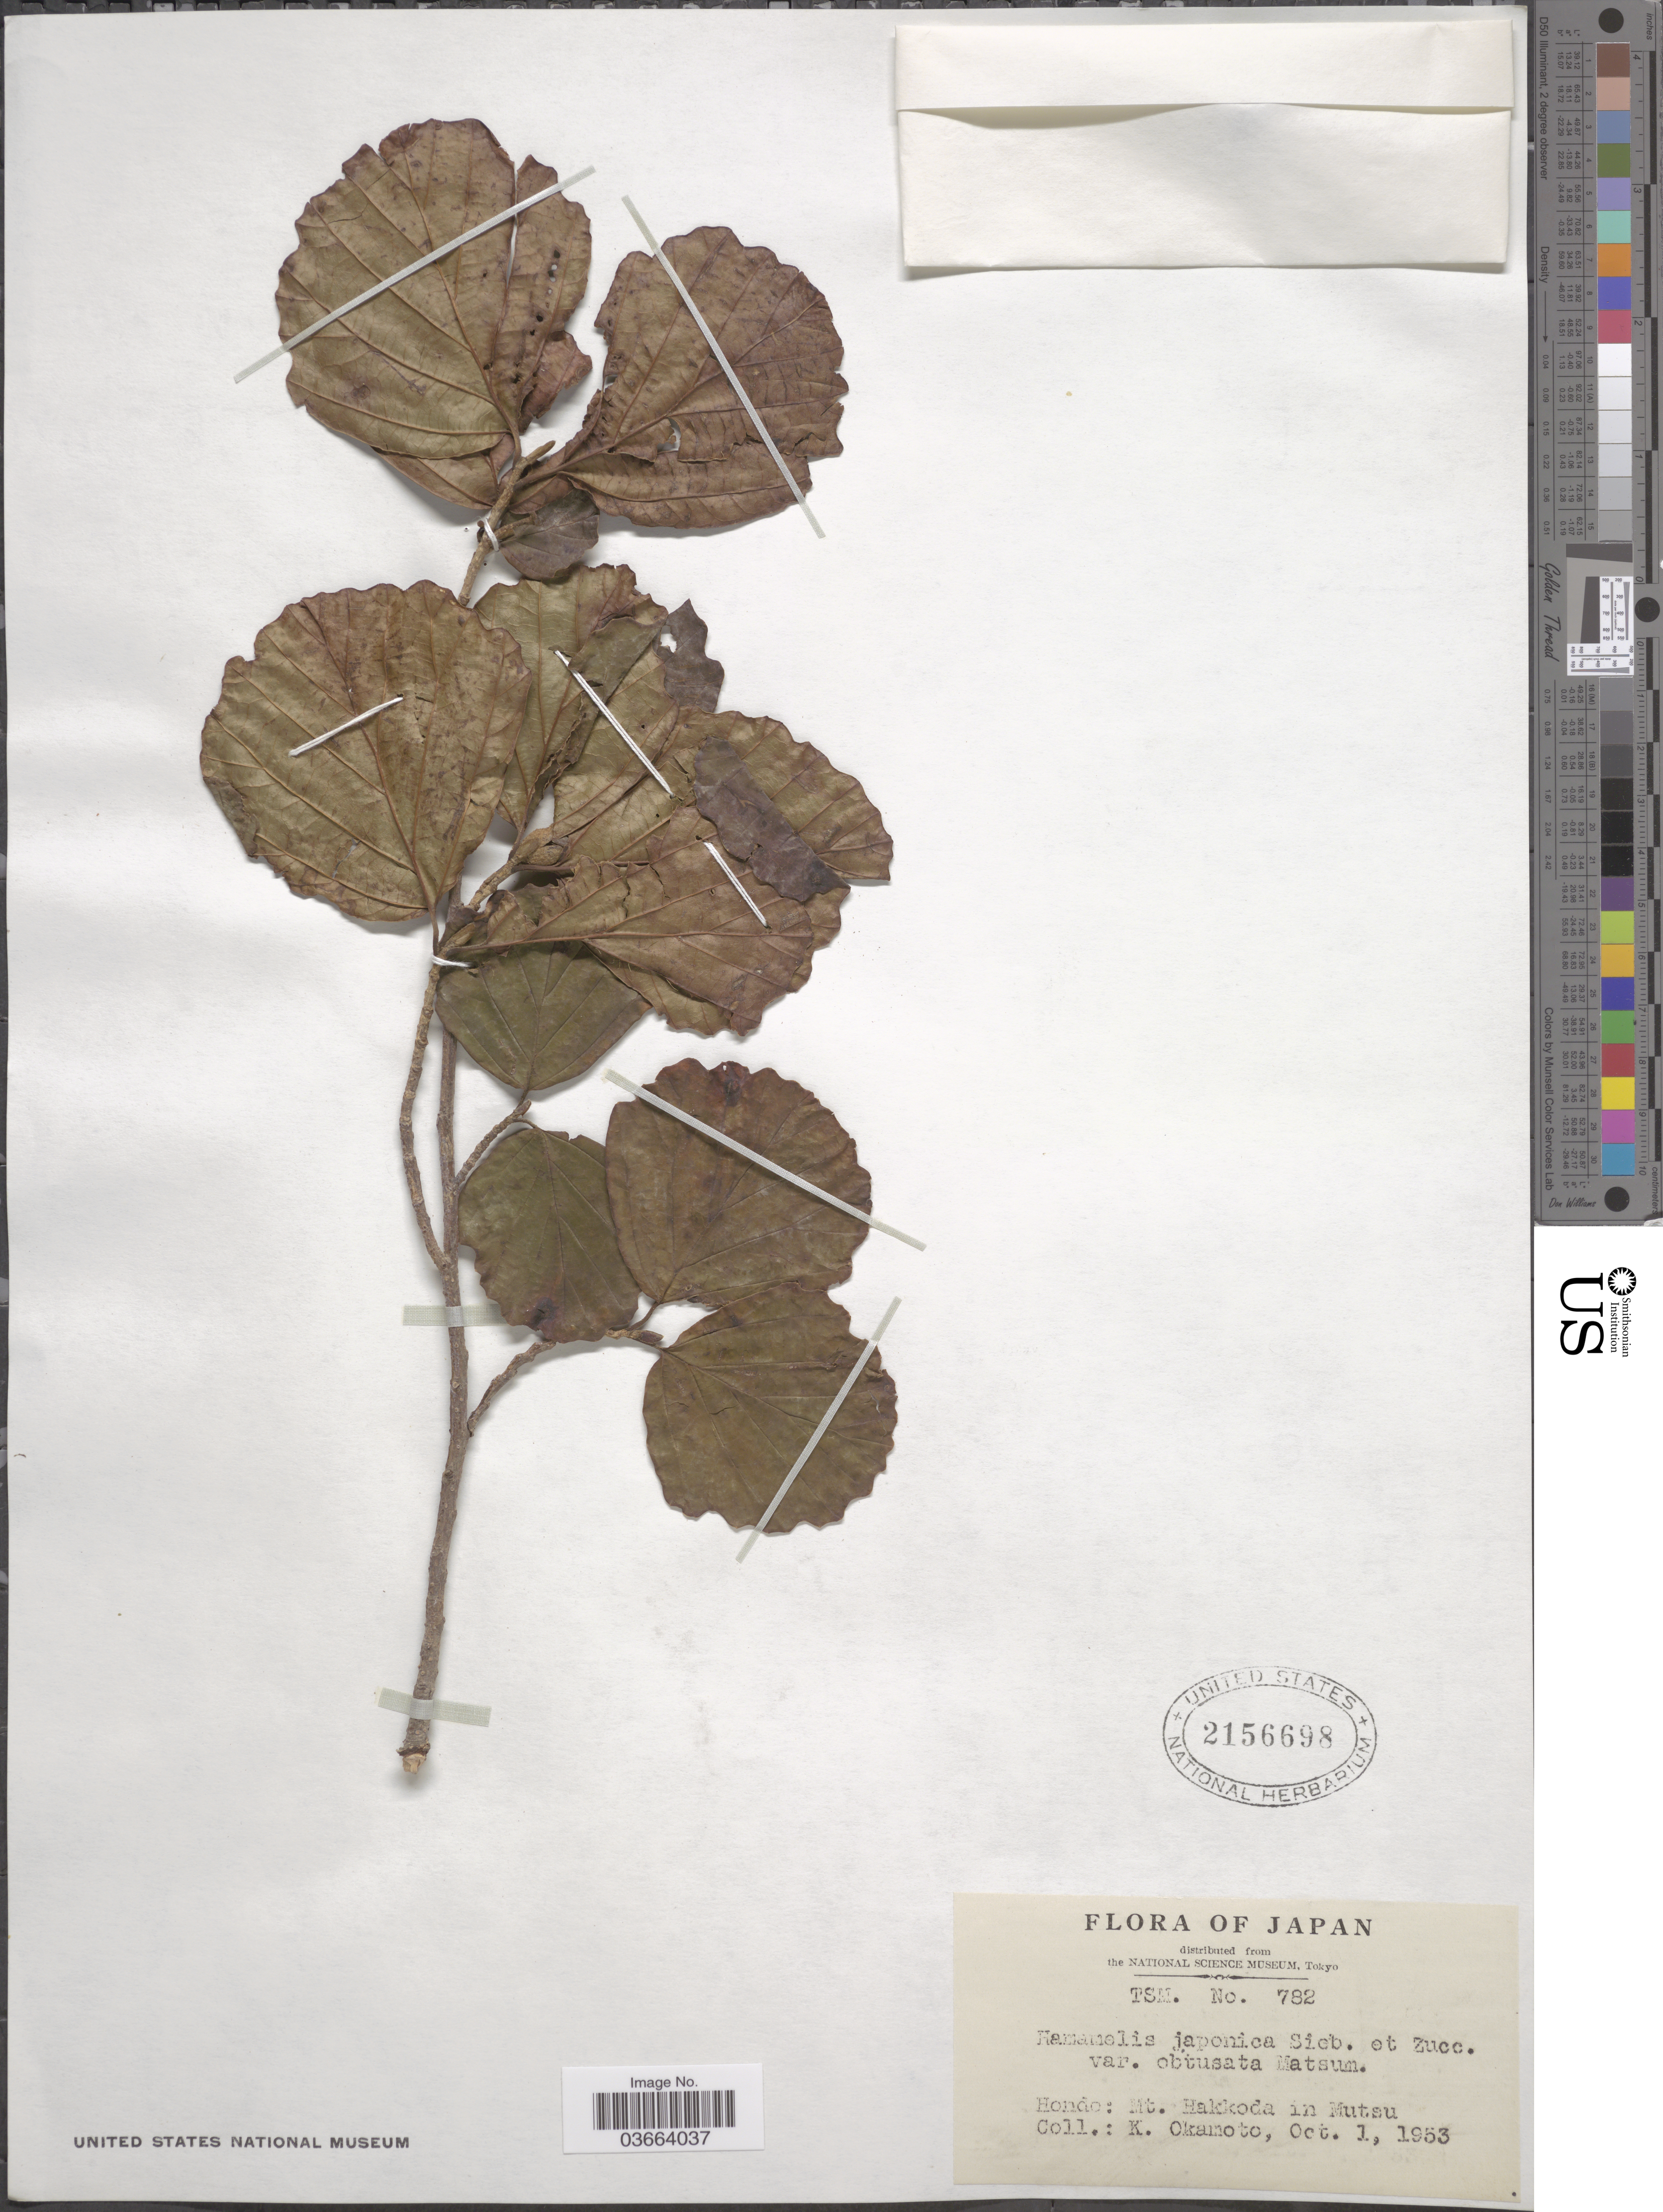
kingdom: Plantae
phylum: Tracheophyta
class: Magnoliopsida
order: Saxifragales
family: Hamamelidaceae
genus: Hamamelis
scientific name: Hamamelis japonica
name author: Siebold & Zucc.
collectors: K. Okamoto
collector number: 782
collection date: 1953-10-01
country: Japan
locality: Hondo: Mt. Hakkoda in Mutsu.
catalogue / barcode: US 2156698